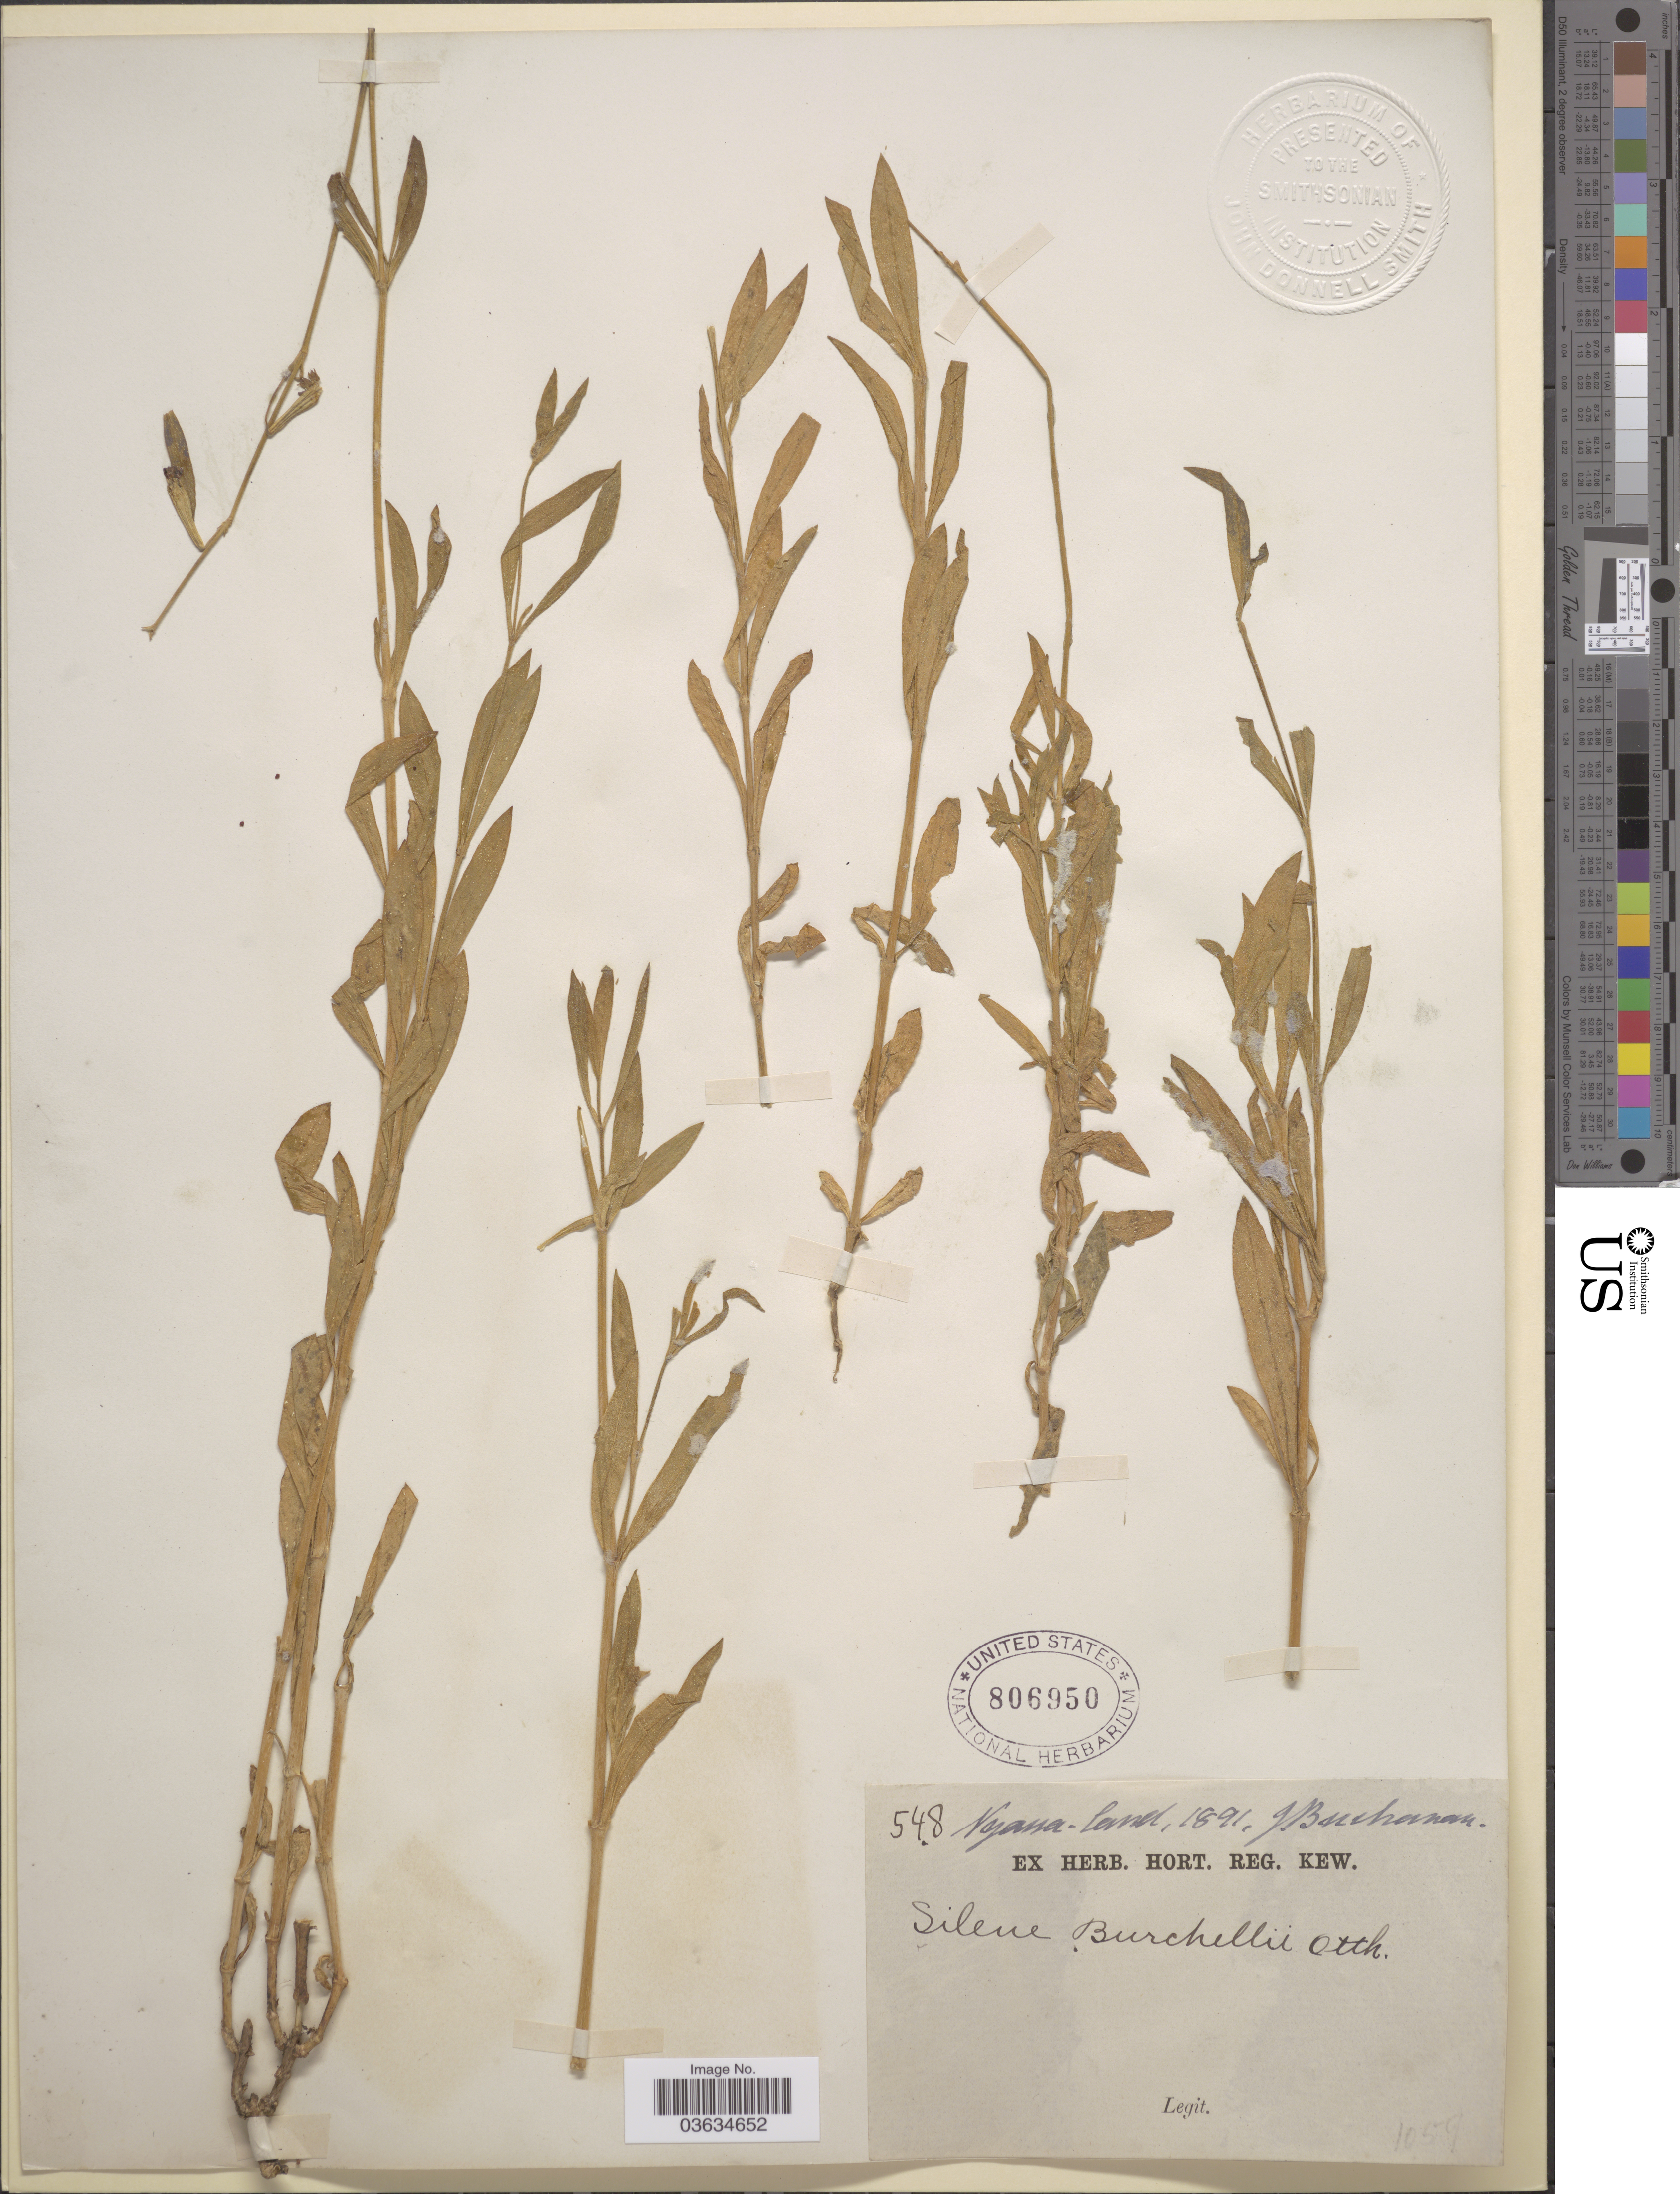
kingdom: Plantae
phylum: Tracheophyta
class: Magnoliopsida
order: Caryophyllales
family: Caryophyllaceae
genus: Silene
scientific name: Silene burchellii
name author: Otth ex DC.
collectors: J. Buchanan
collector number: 548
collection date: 1891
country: Malawi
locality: Nyassa-land.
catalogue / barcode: US 806950